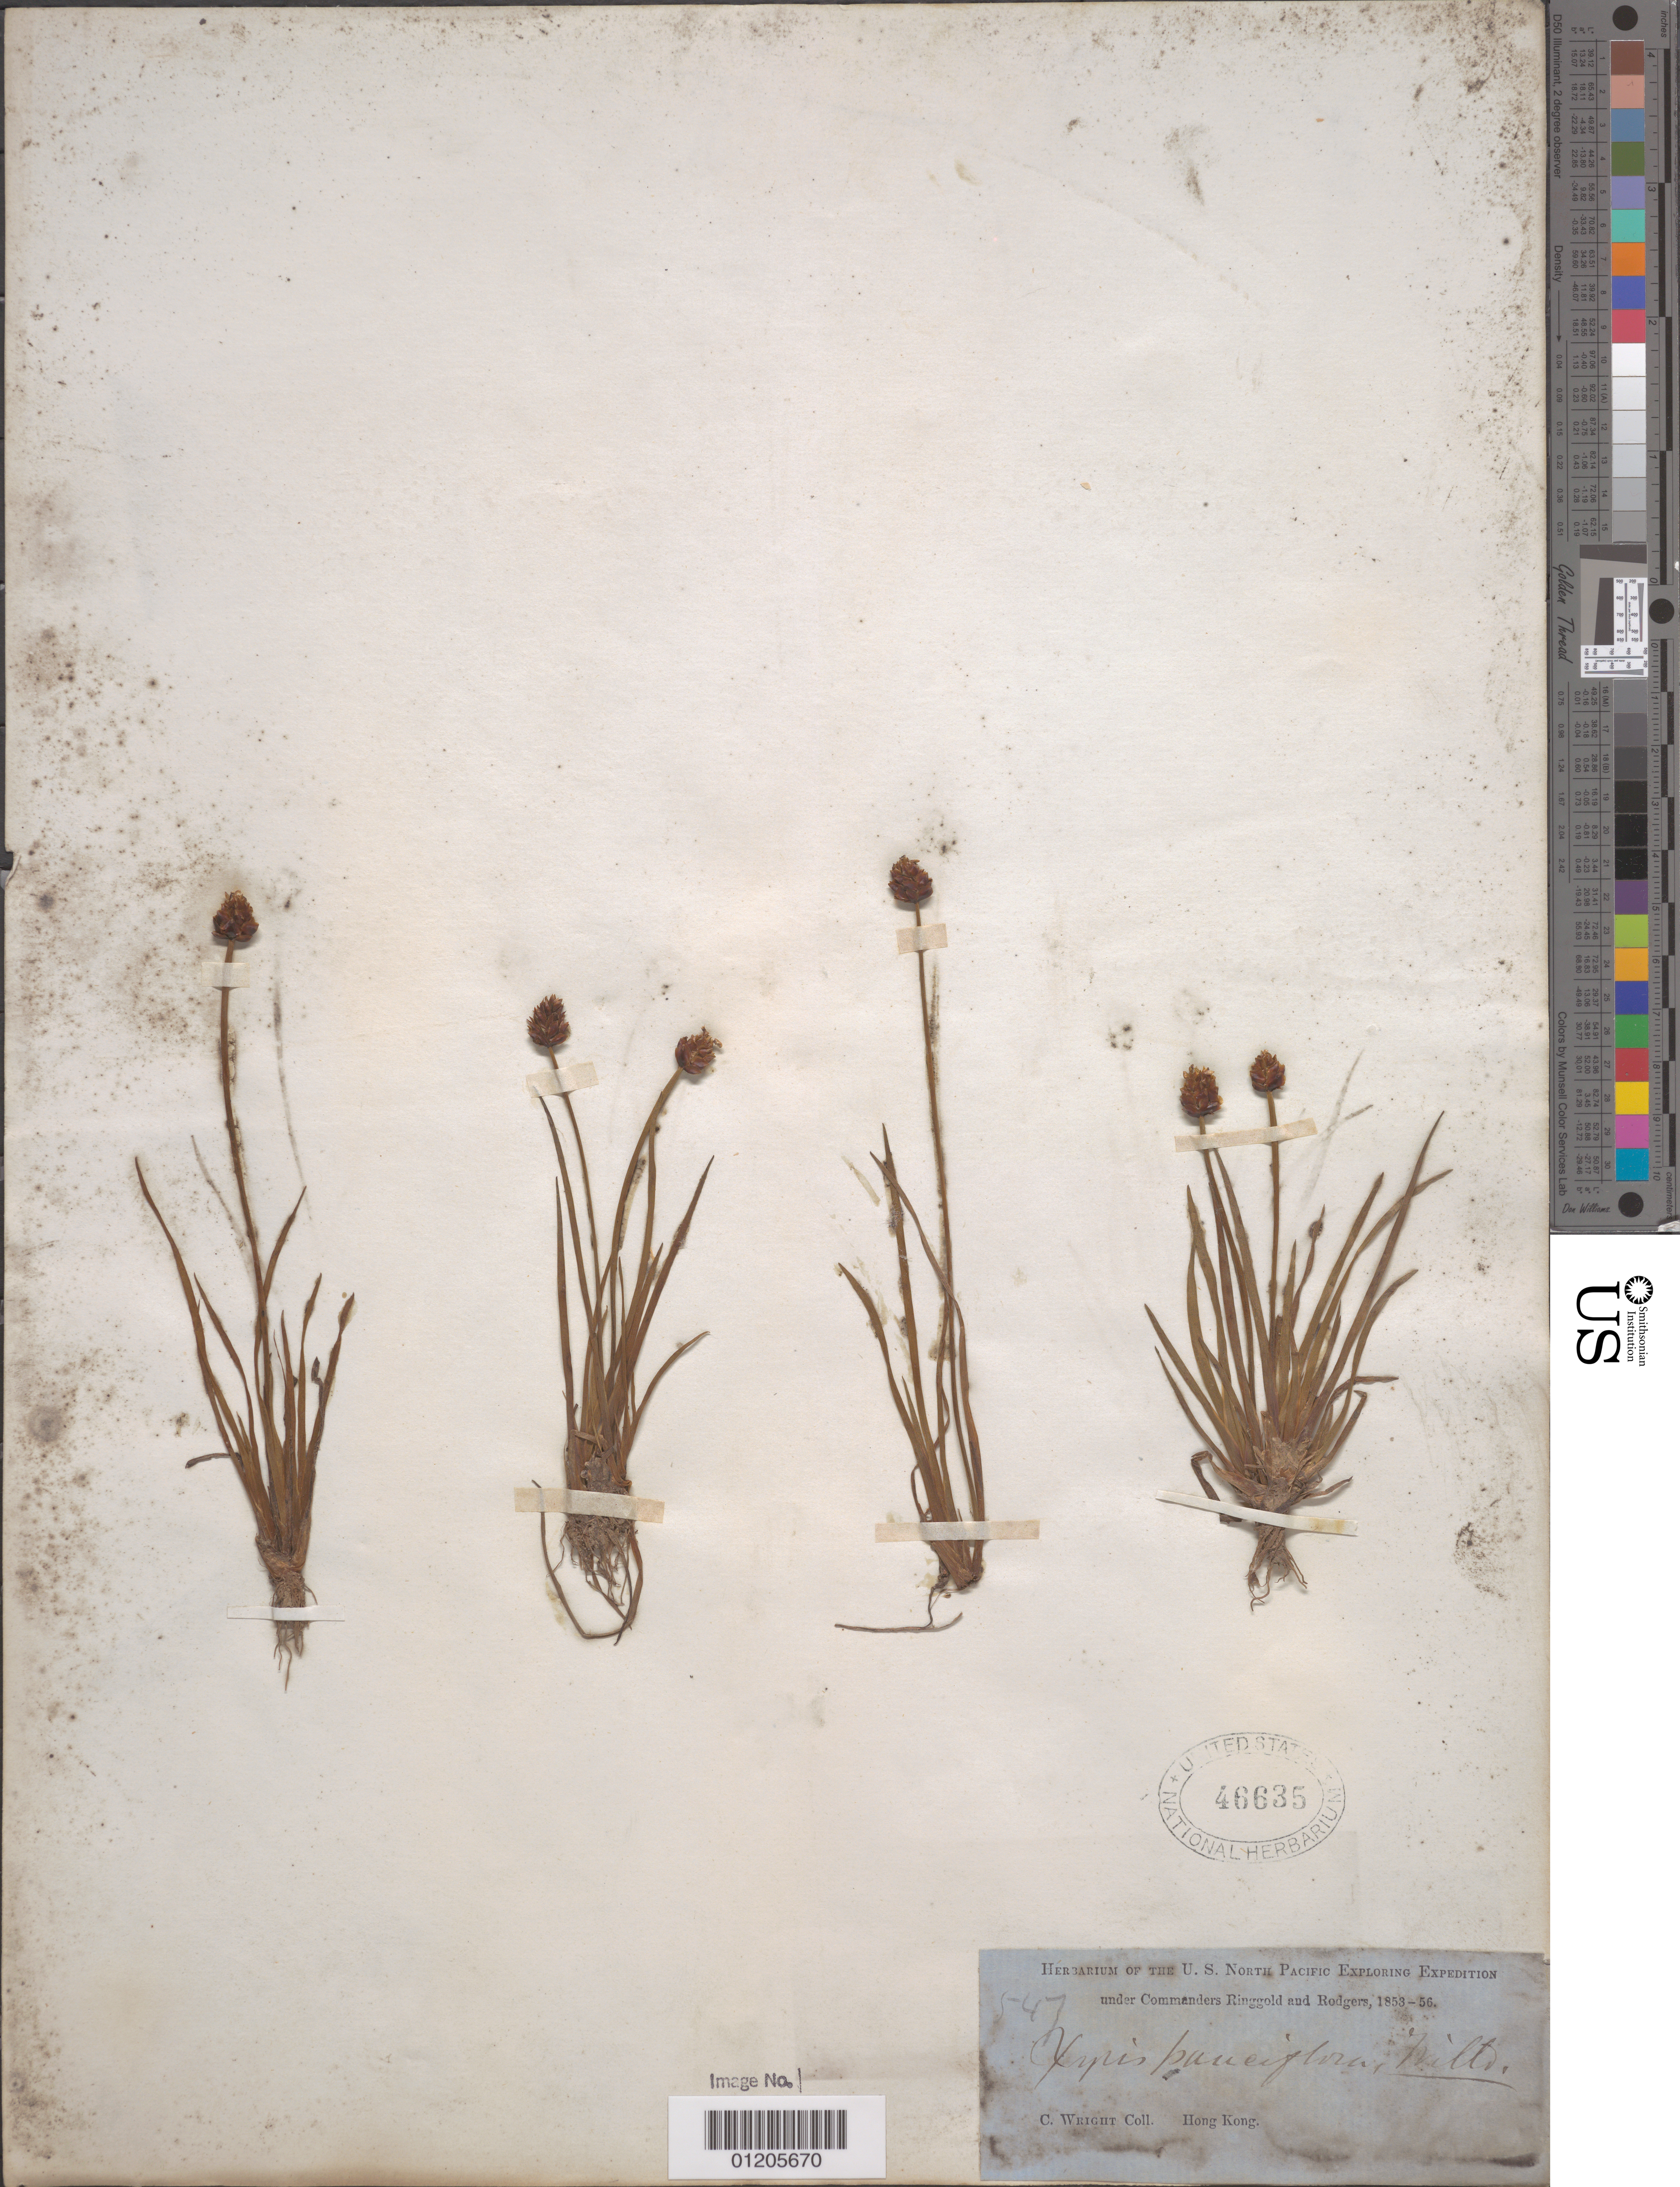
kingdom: Plantae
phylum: Tracheophyta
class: Liliopsida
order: Poales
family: Xyridaceae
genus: Xyris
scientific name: Xyris pauciflora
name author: Willd.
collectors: C. Wright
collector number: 547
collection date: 1853/1856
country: China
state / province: Hong Kong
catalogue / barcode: US 46635